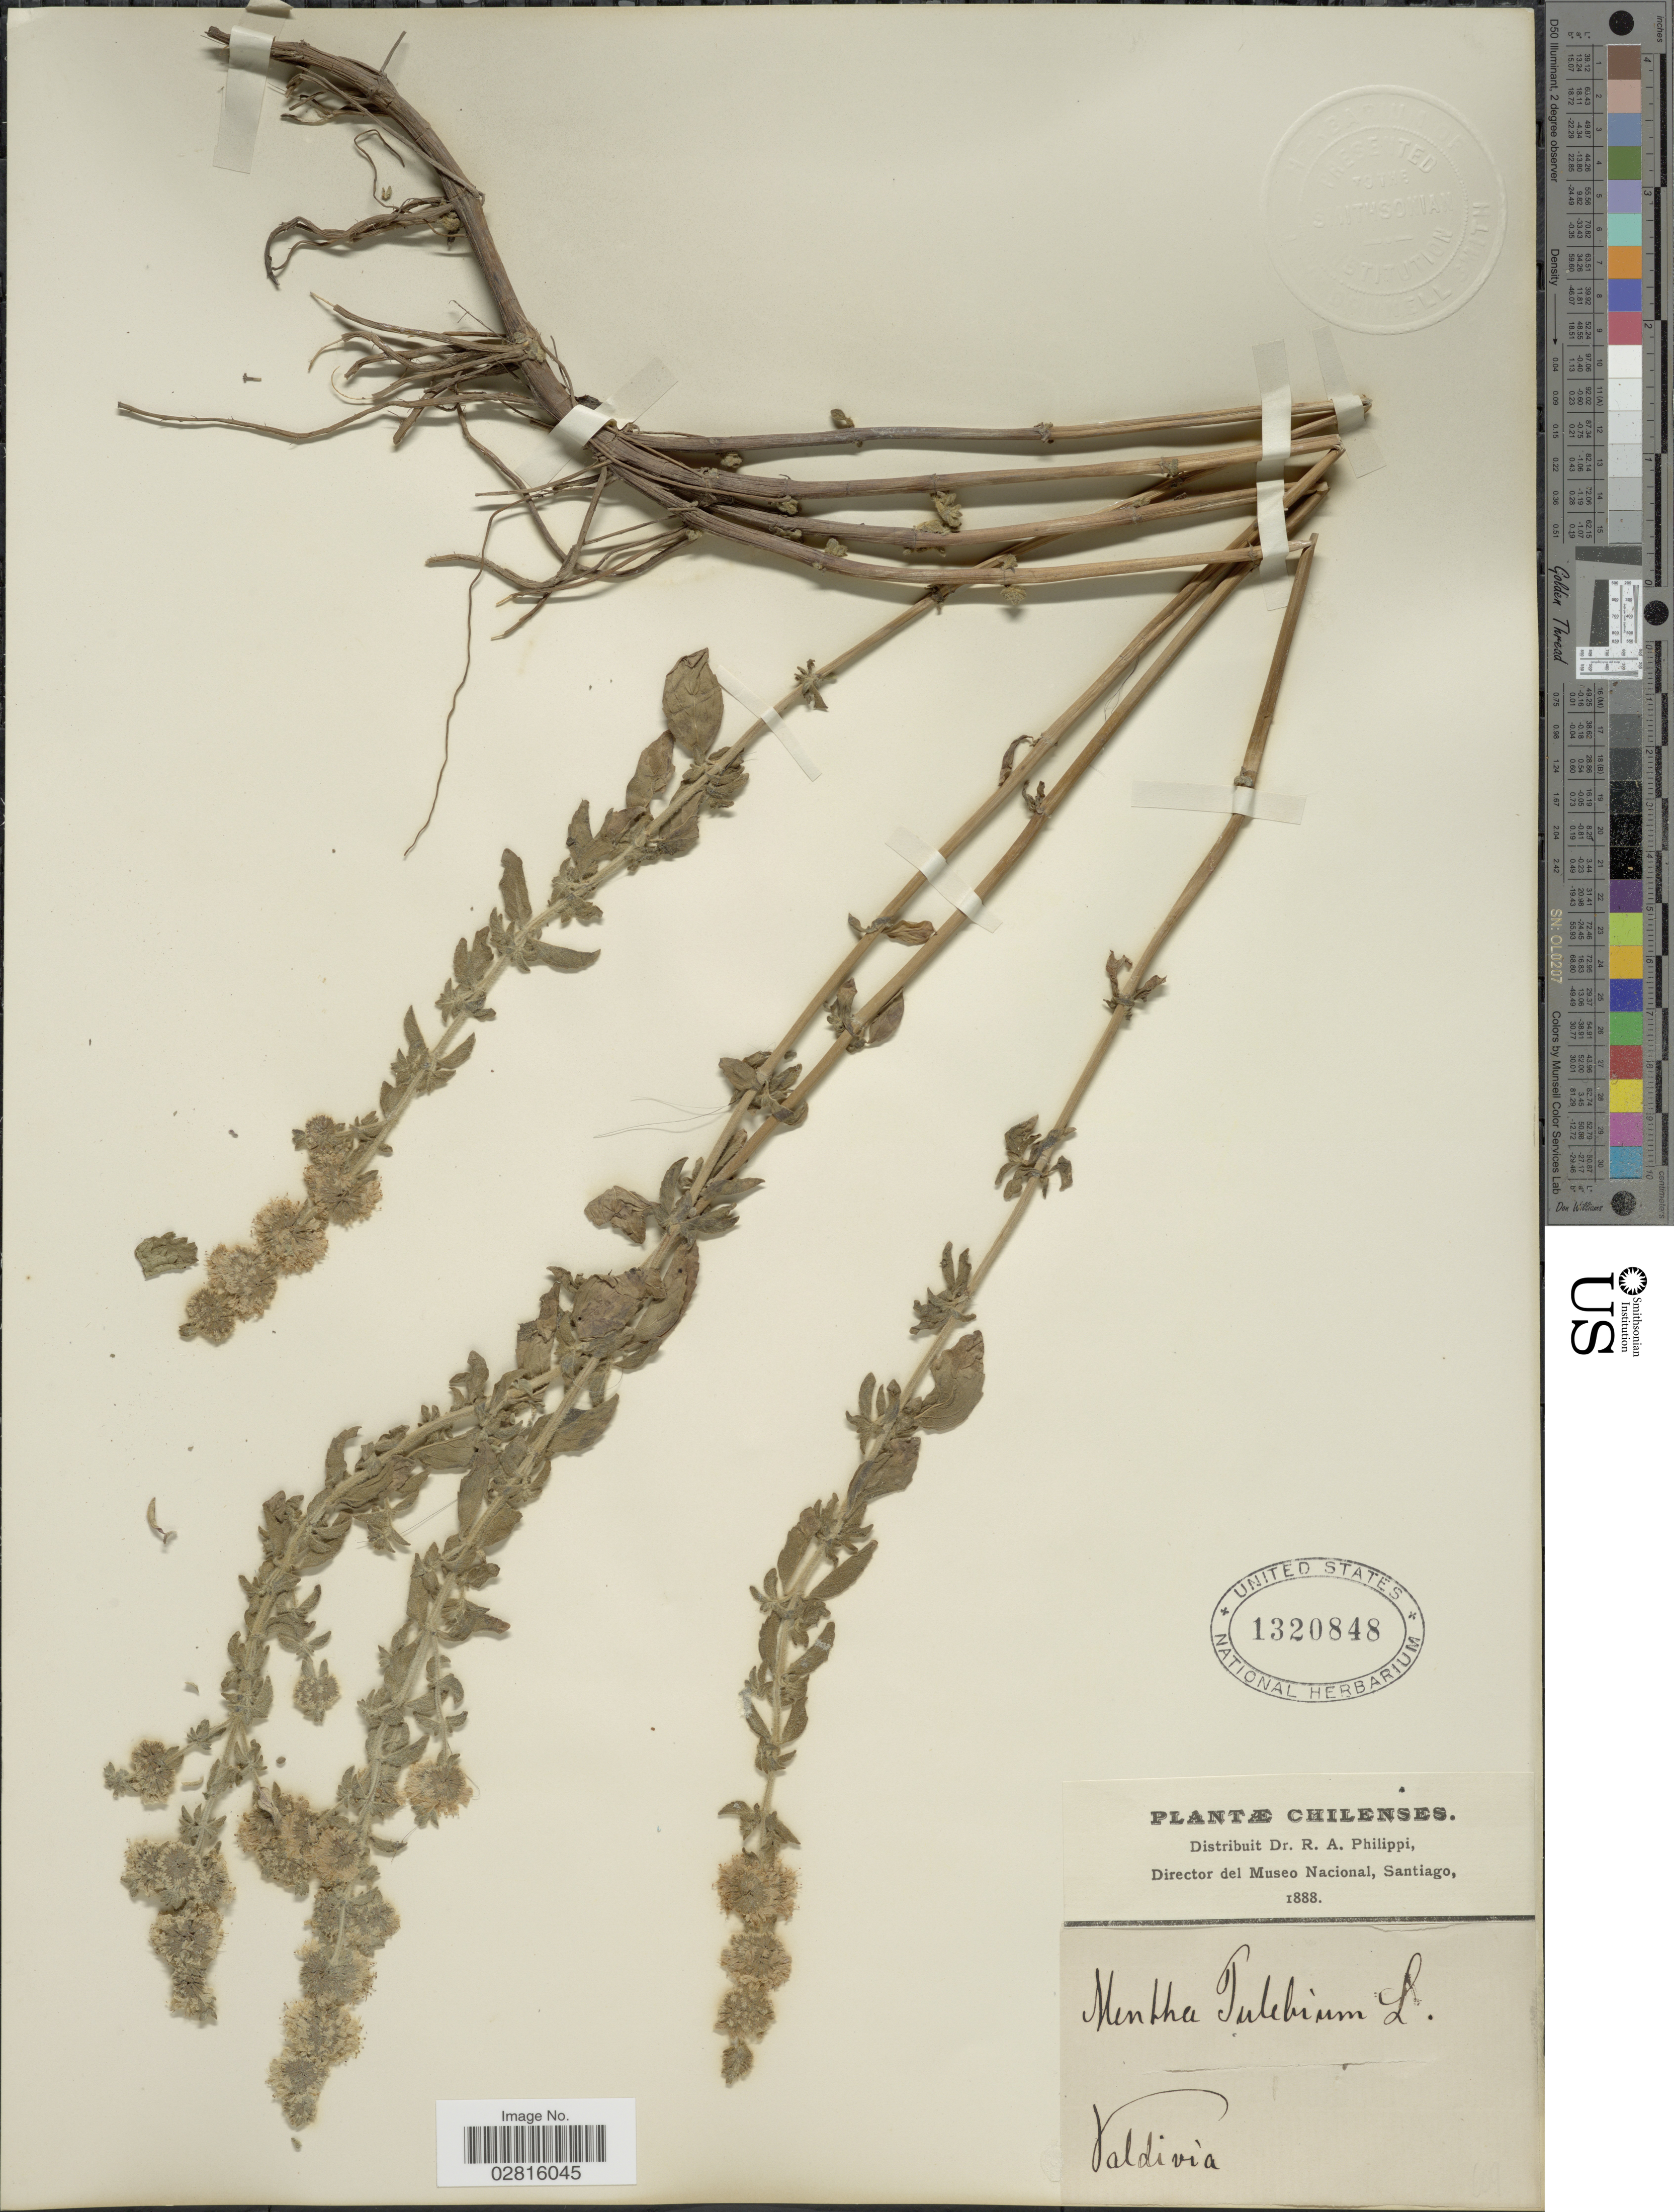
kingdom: Plantae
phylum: Tracheophyta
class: Magnoliopsida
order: Lamiales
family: Lamiaceae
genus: Mentha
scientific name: Mentha pulegium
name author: L.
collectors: R. A. Philippi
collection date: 1888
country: Chile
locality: Valdivia.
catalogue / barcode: US 1320848